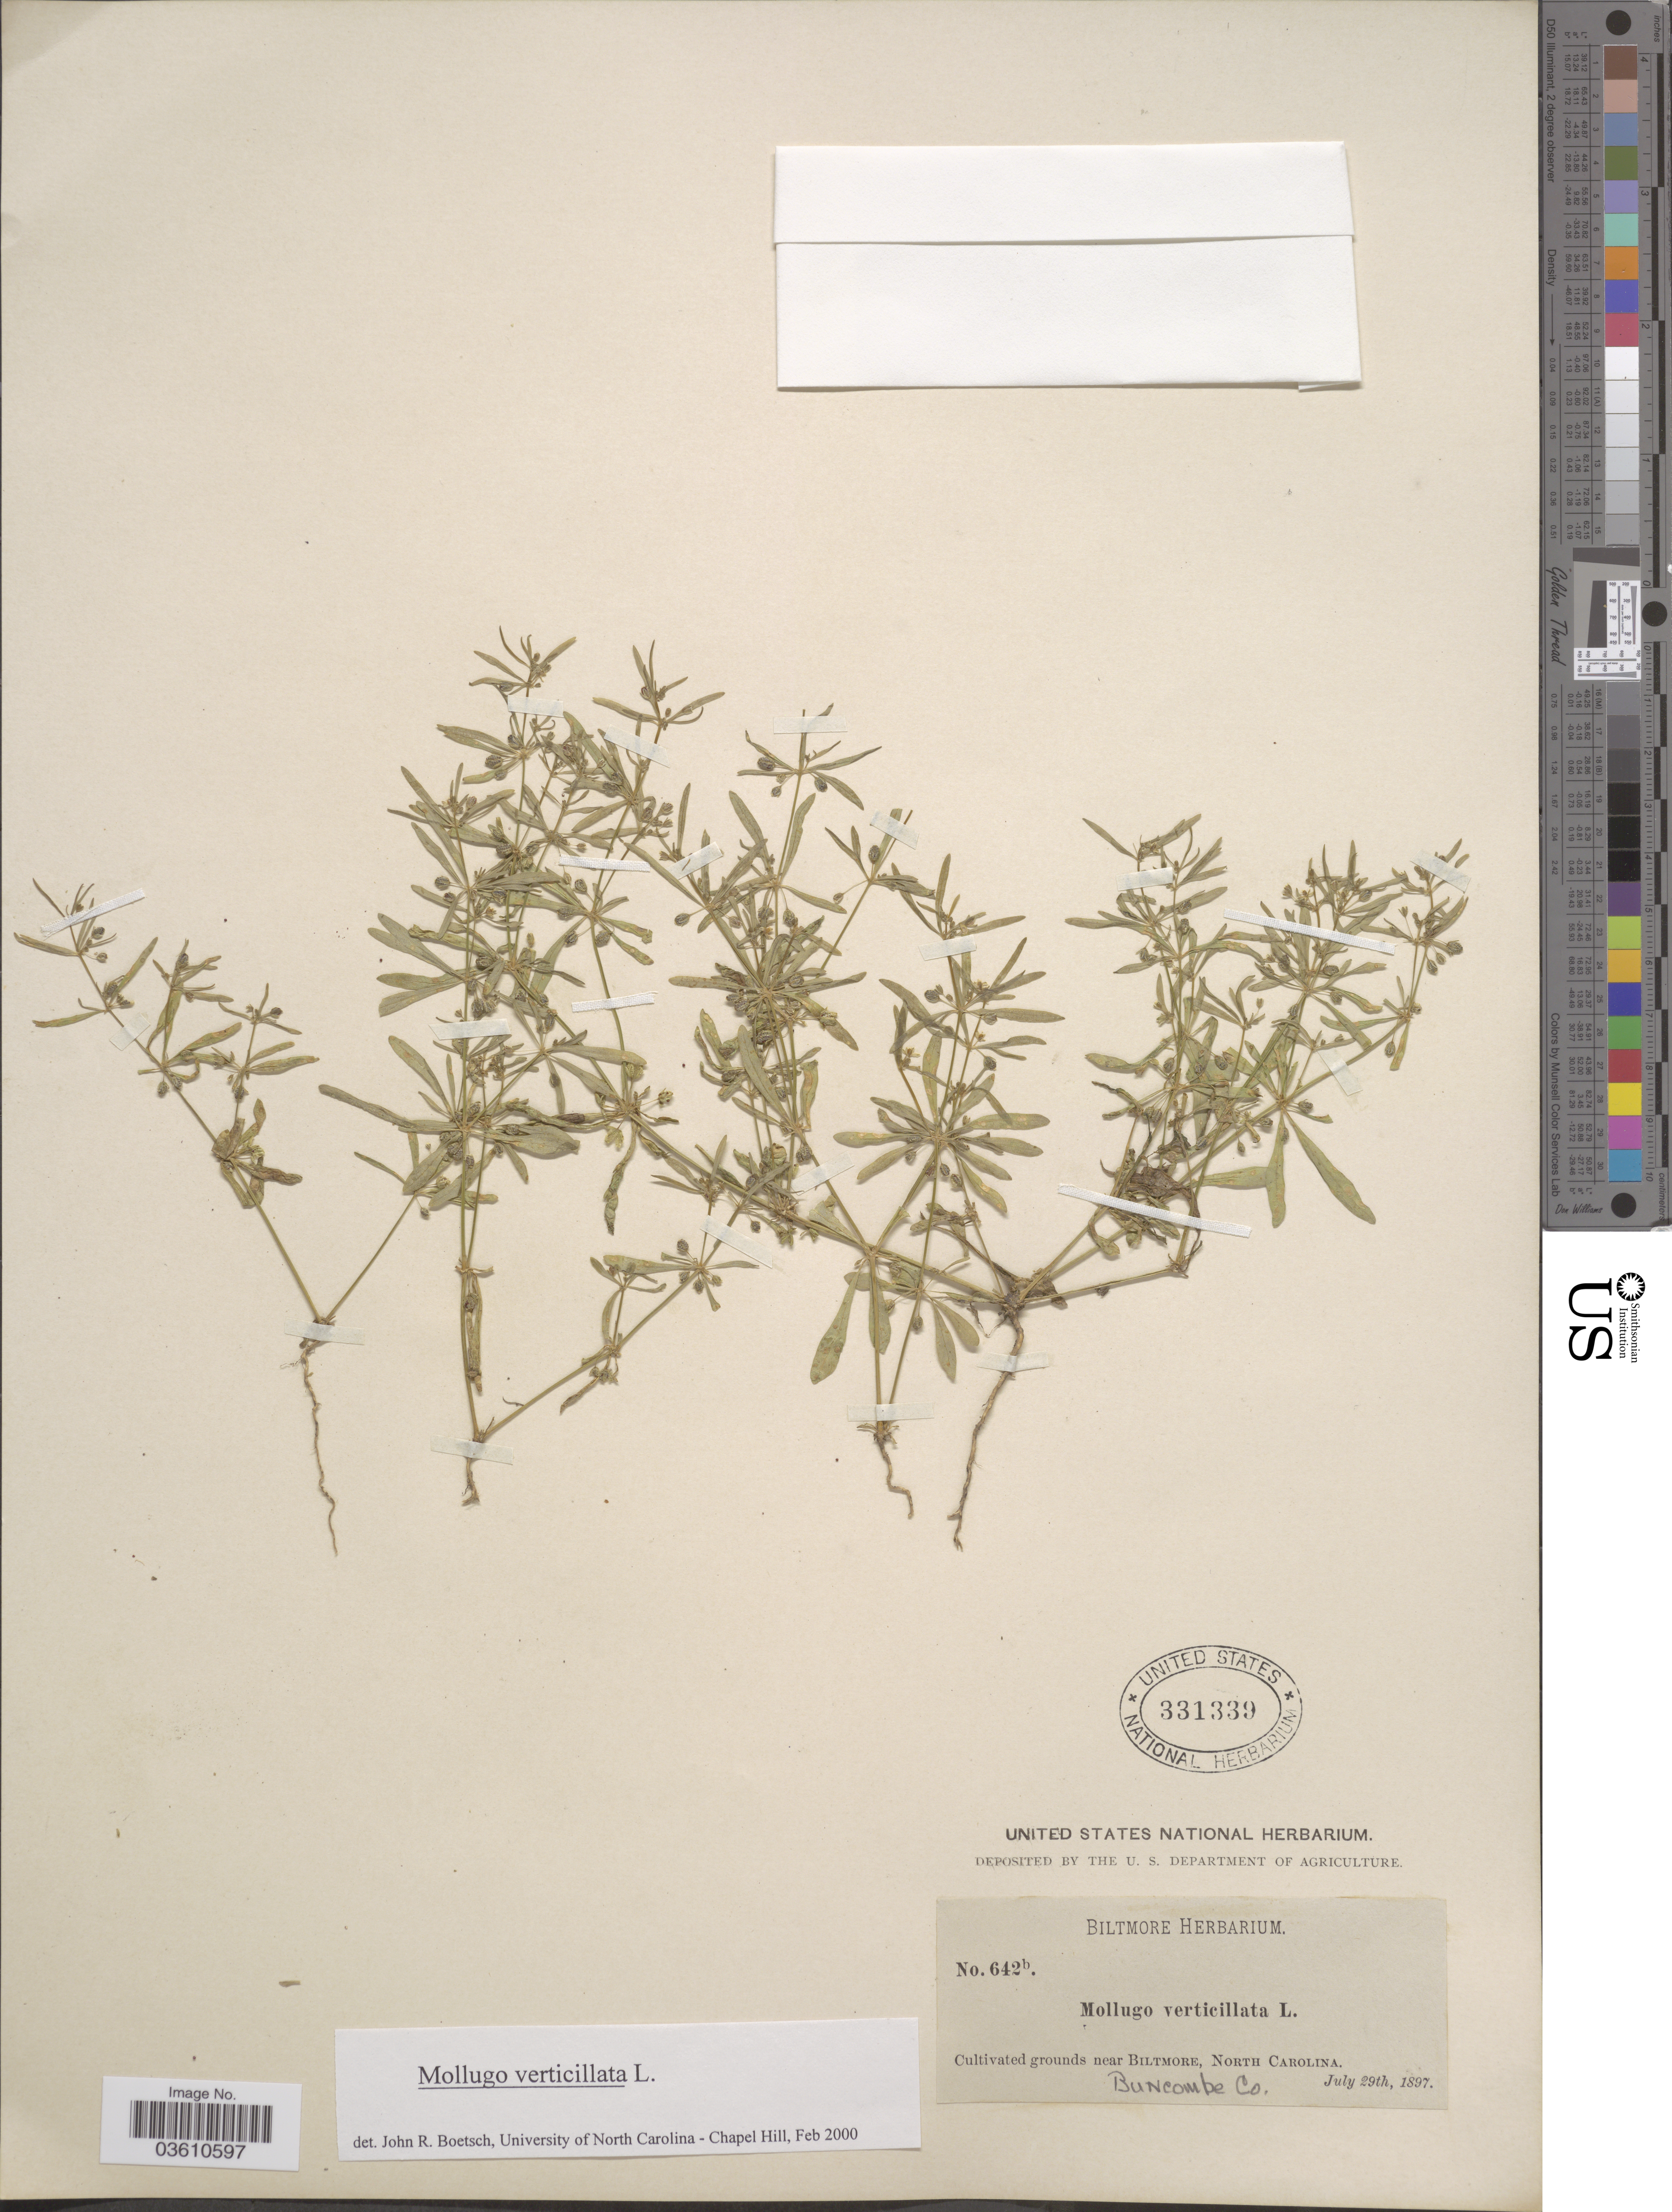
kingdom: Plantae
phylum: Tracheophyta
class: Magnoliopsida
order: Caryophyllales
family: Molluginaceae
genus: Mollugo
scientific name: Mollugo verticillata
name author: L.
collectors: ex herb. Biltmore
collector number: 642b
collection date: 1897-07-29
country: United States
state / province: North Carolina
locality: Near Biltmore. Buncombe Co.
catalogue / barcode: US 331339